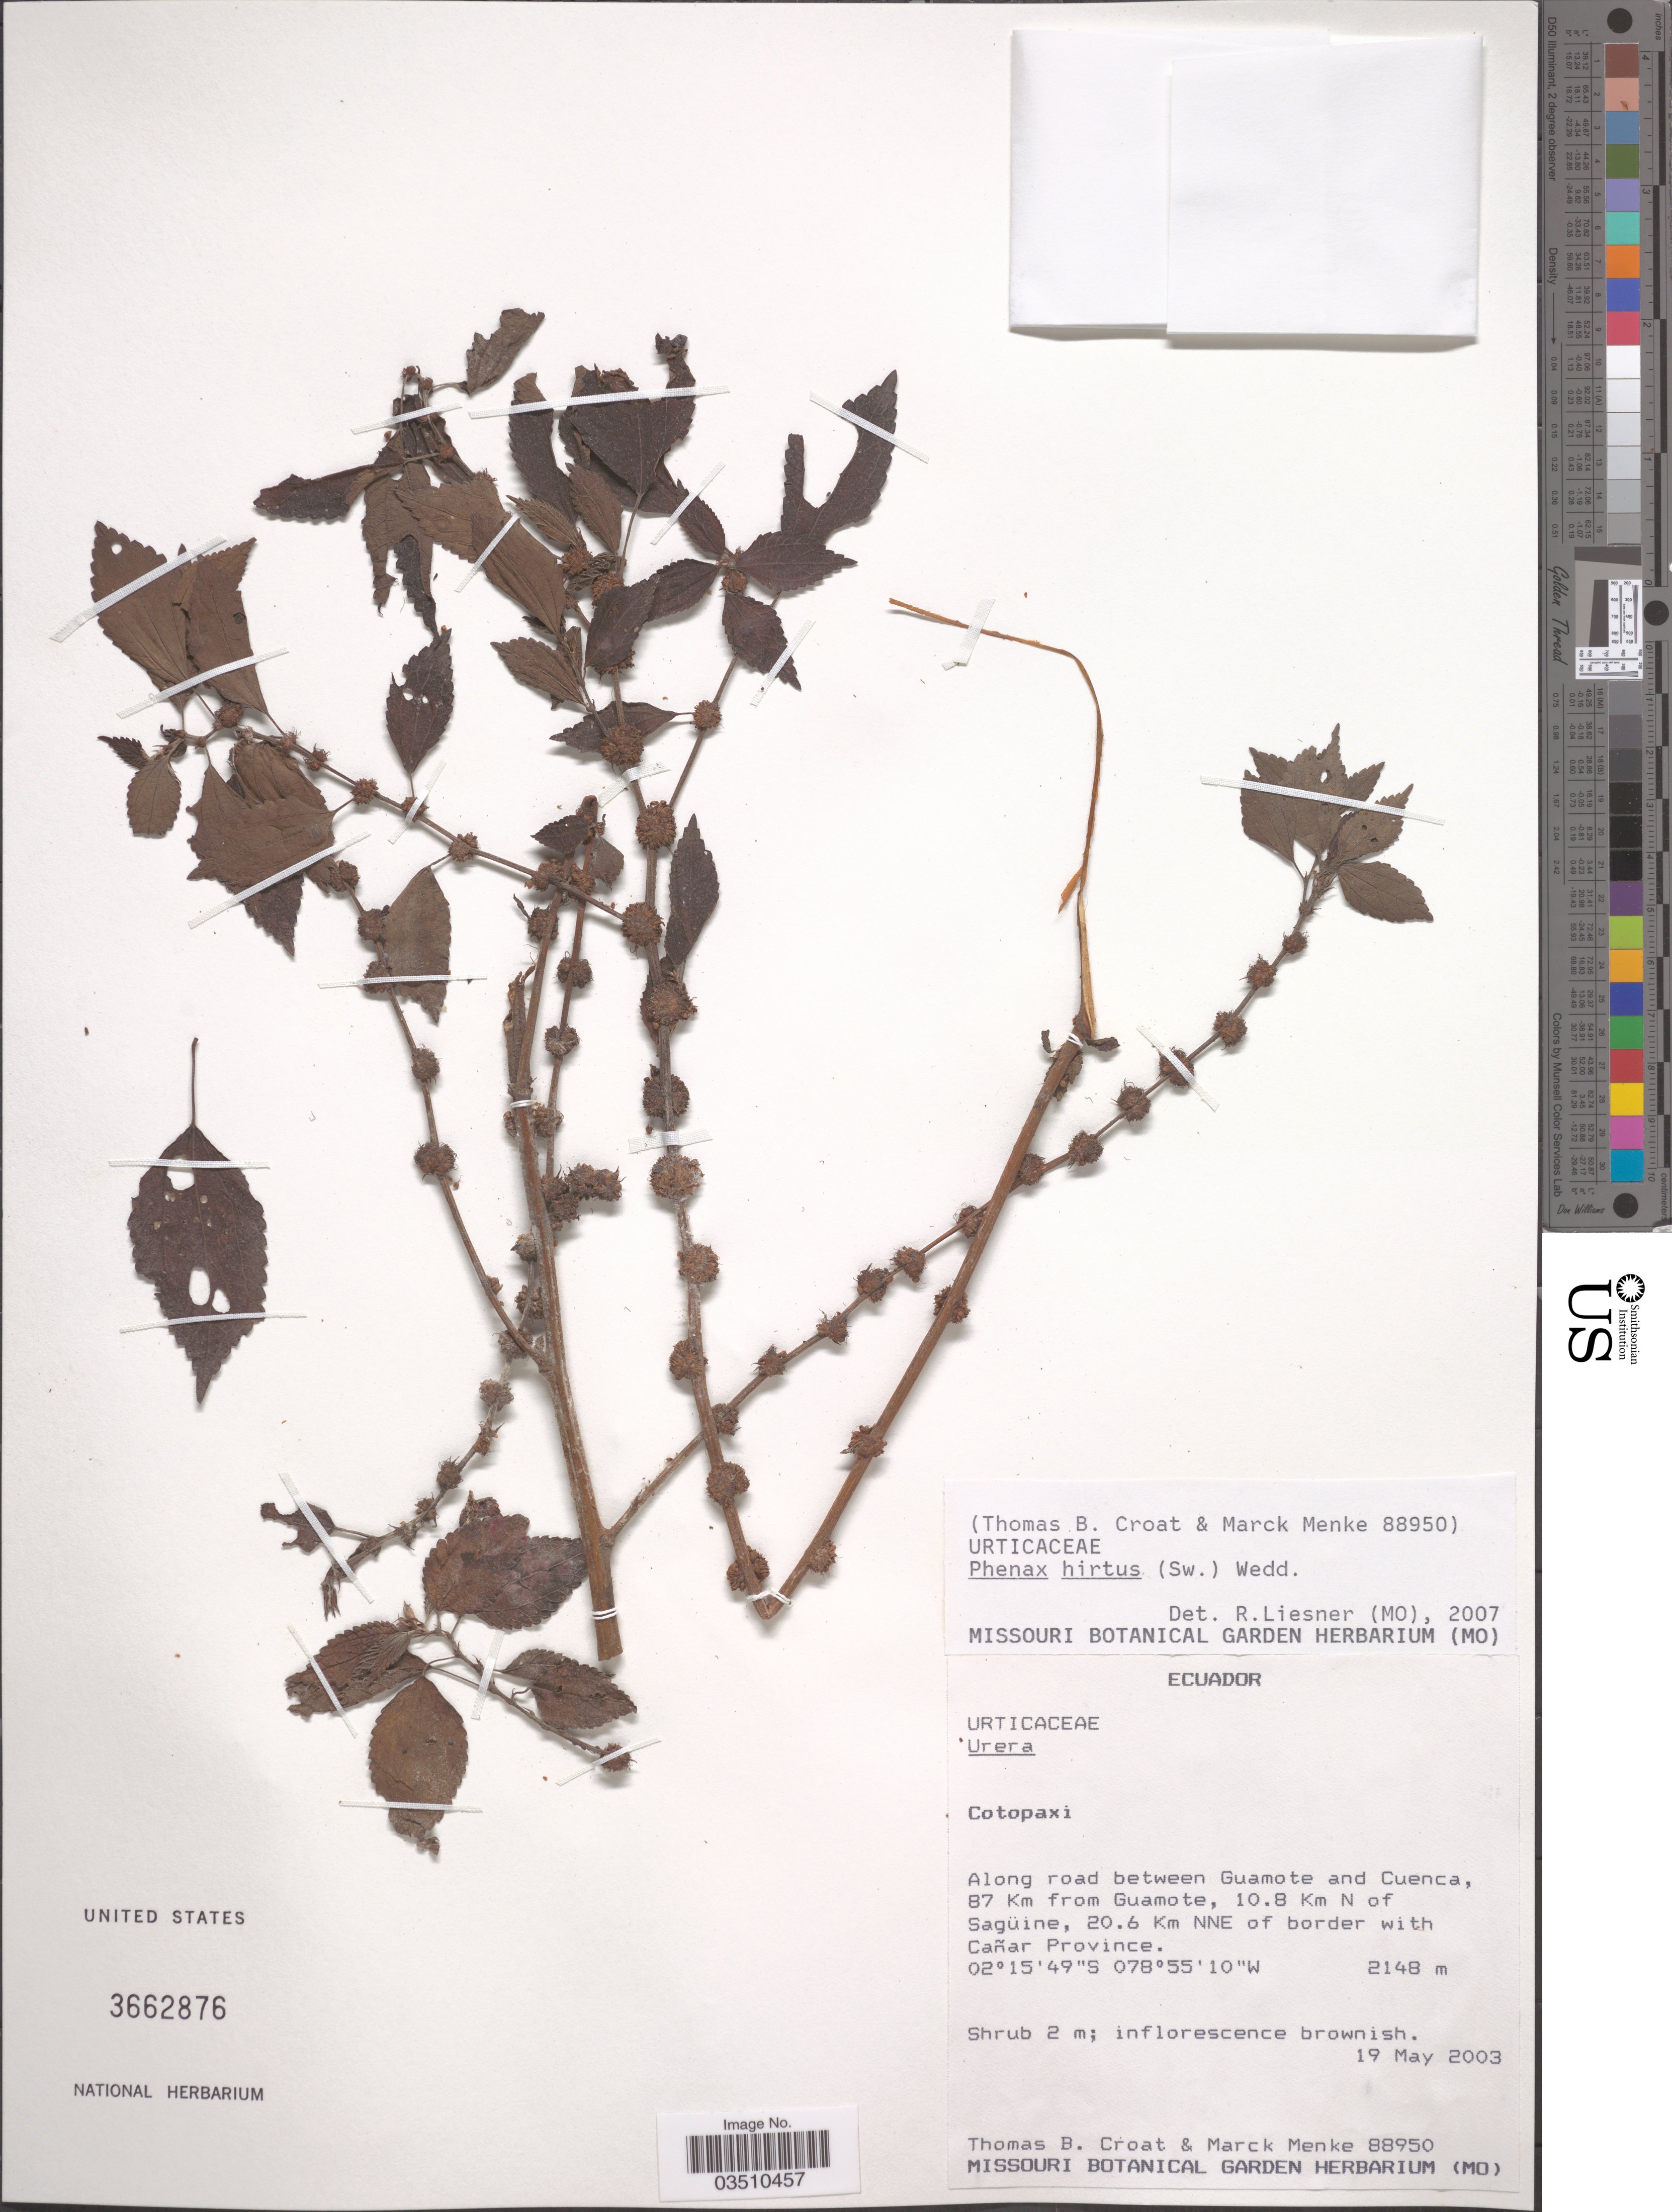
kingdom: Plantae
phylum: Tracheophyta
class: Magnoliopsida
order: Rosales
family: Urticaceae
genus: Phenax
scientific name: Phenax hirtus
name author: (Sw.) Wedd.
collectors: T. B. Croat & M. Menke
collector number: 88950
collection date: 2003-05-19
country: Ecuador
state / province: Cotopaxi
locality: Along road between Guamote and Cuenca, 87 Km from Guamote, 10.8 Km N of Sagüne, 20.6 Km NNE of border with Cañar Province.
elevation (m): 2148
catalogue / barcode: US 3662876